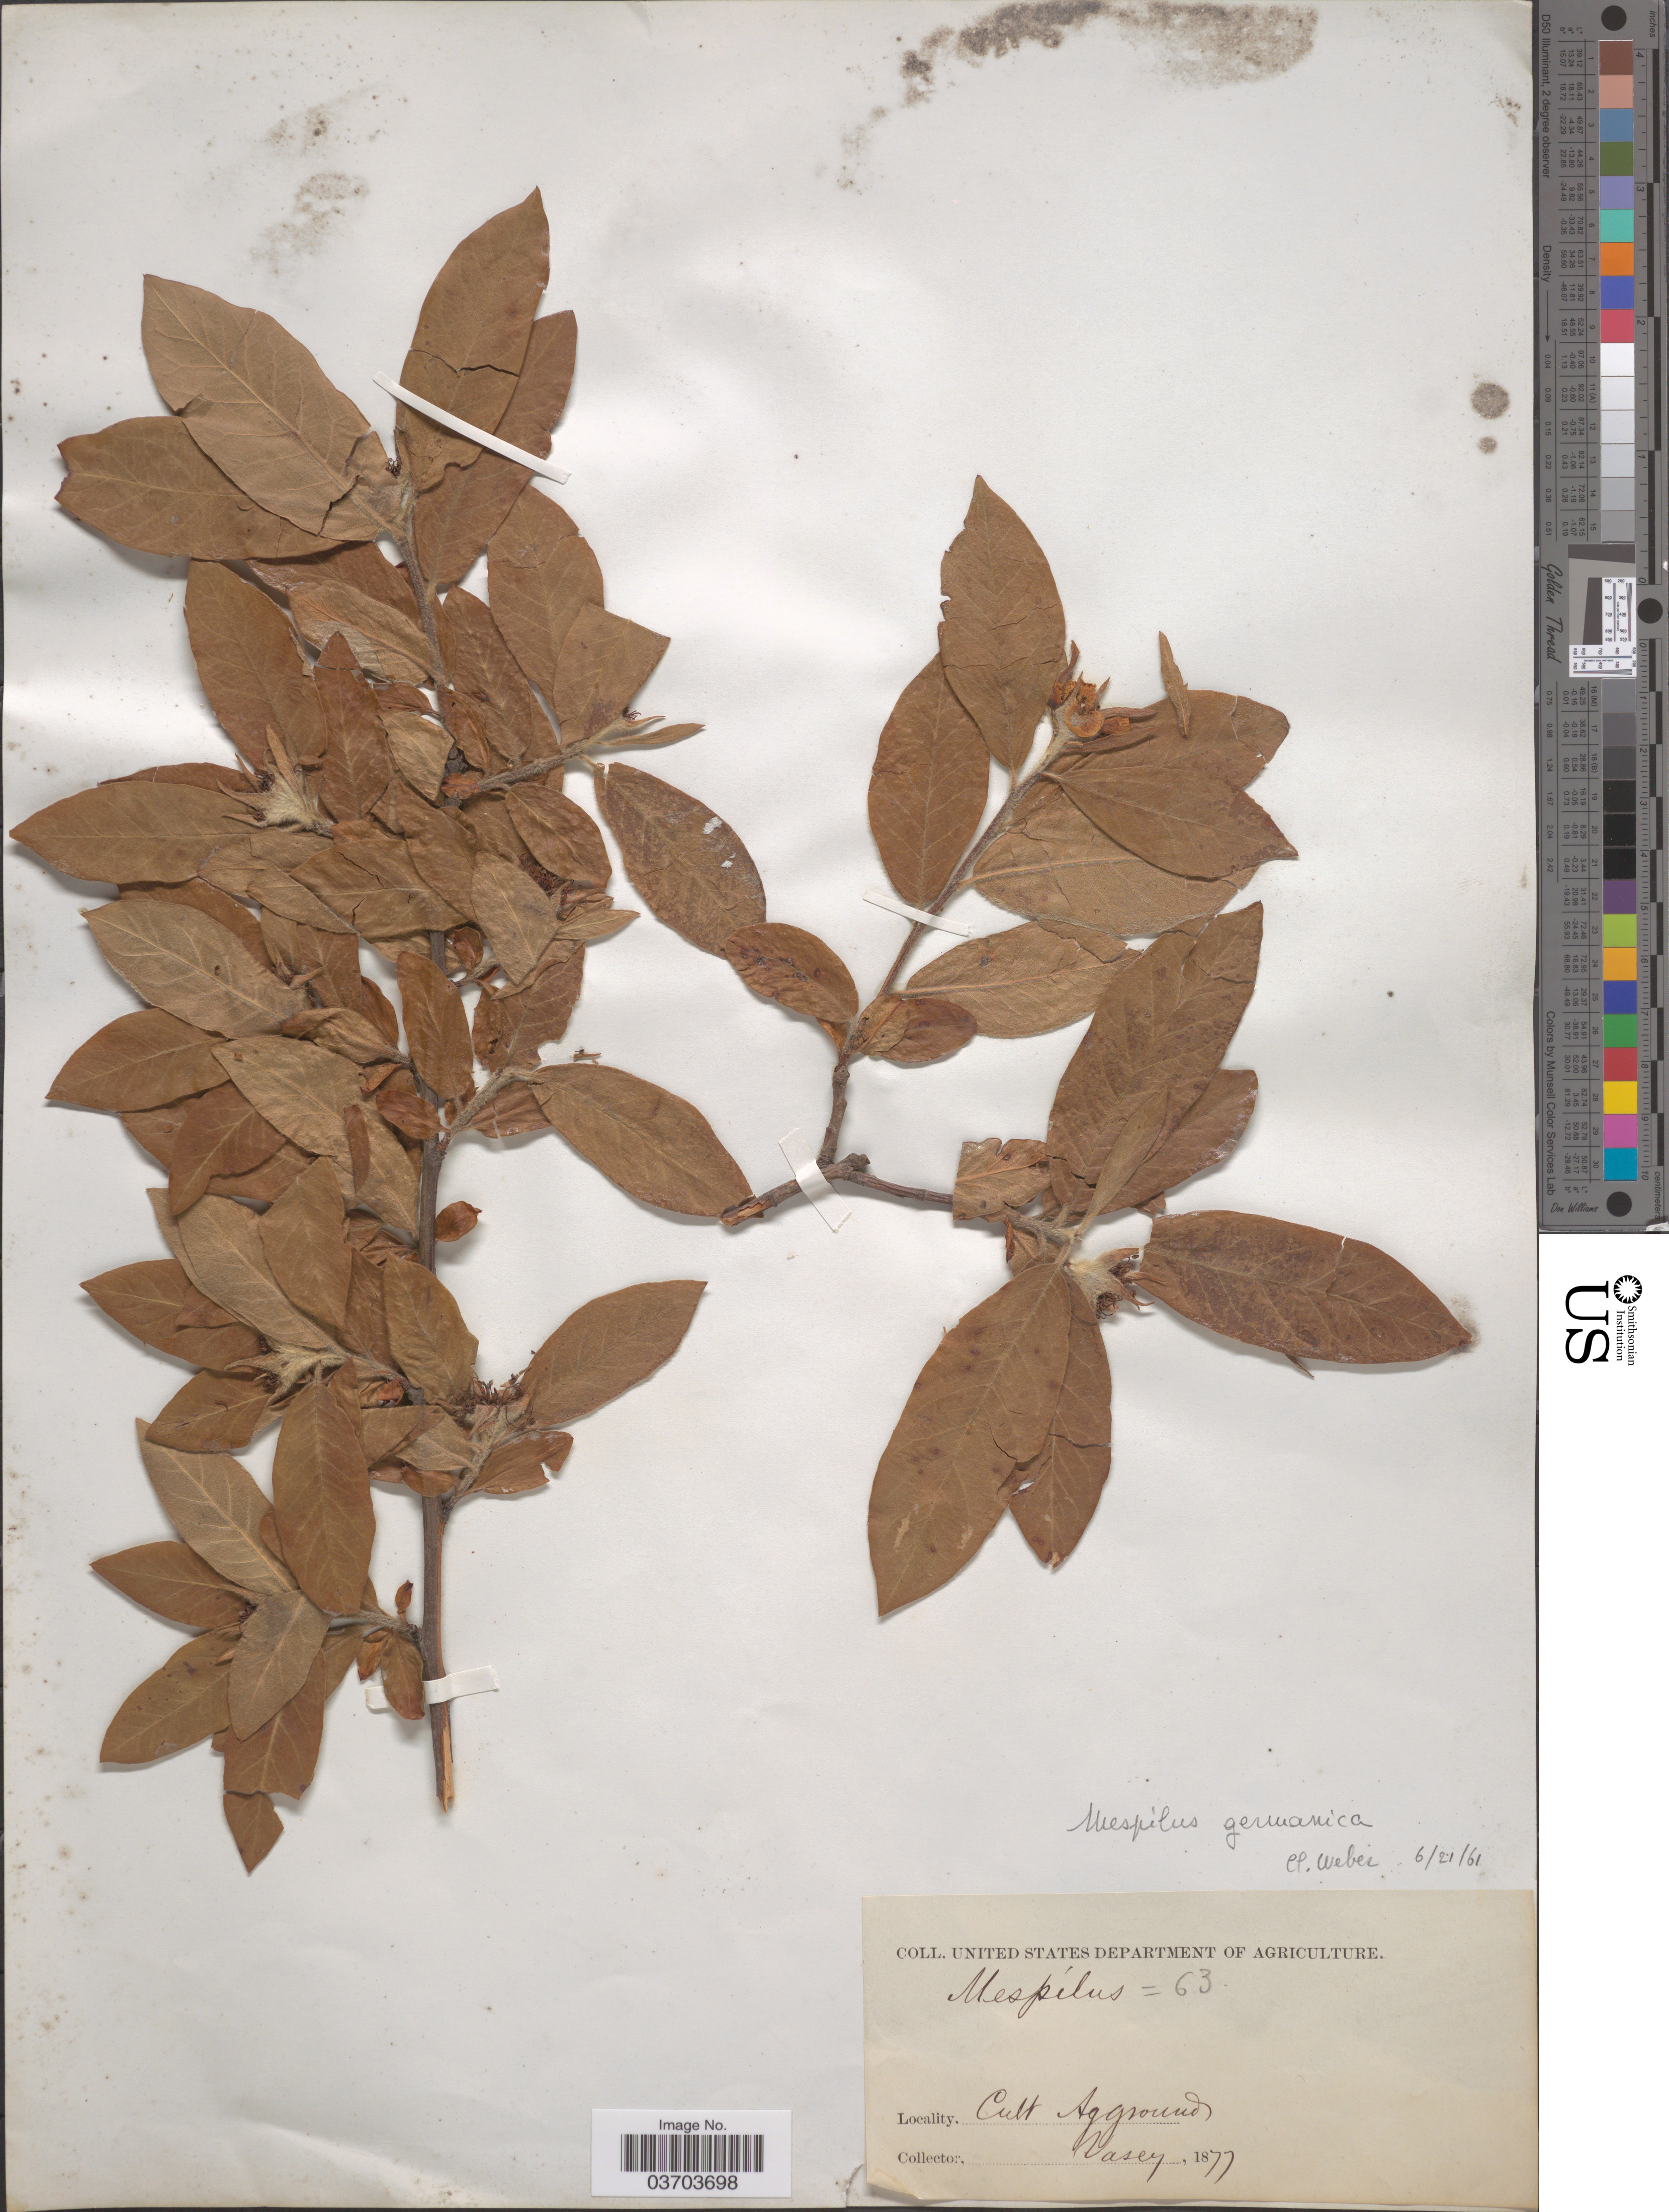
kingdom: Plantae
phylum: Tracheophyta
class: Magnoliopsida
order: Rosales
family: Rosaceae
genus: Crataegus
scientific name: Crataegus germanica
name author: (L.) Kuntze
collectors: Vasey, --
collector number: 63?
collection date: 1877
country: United States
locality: Cult. Ag ground.